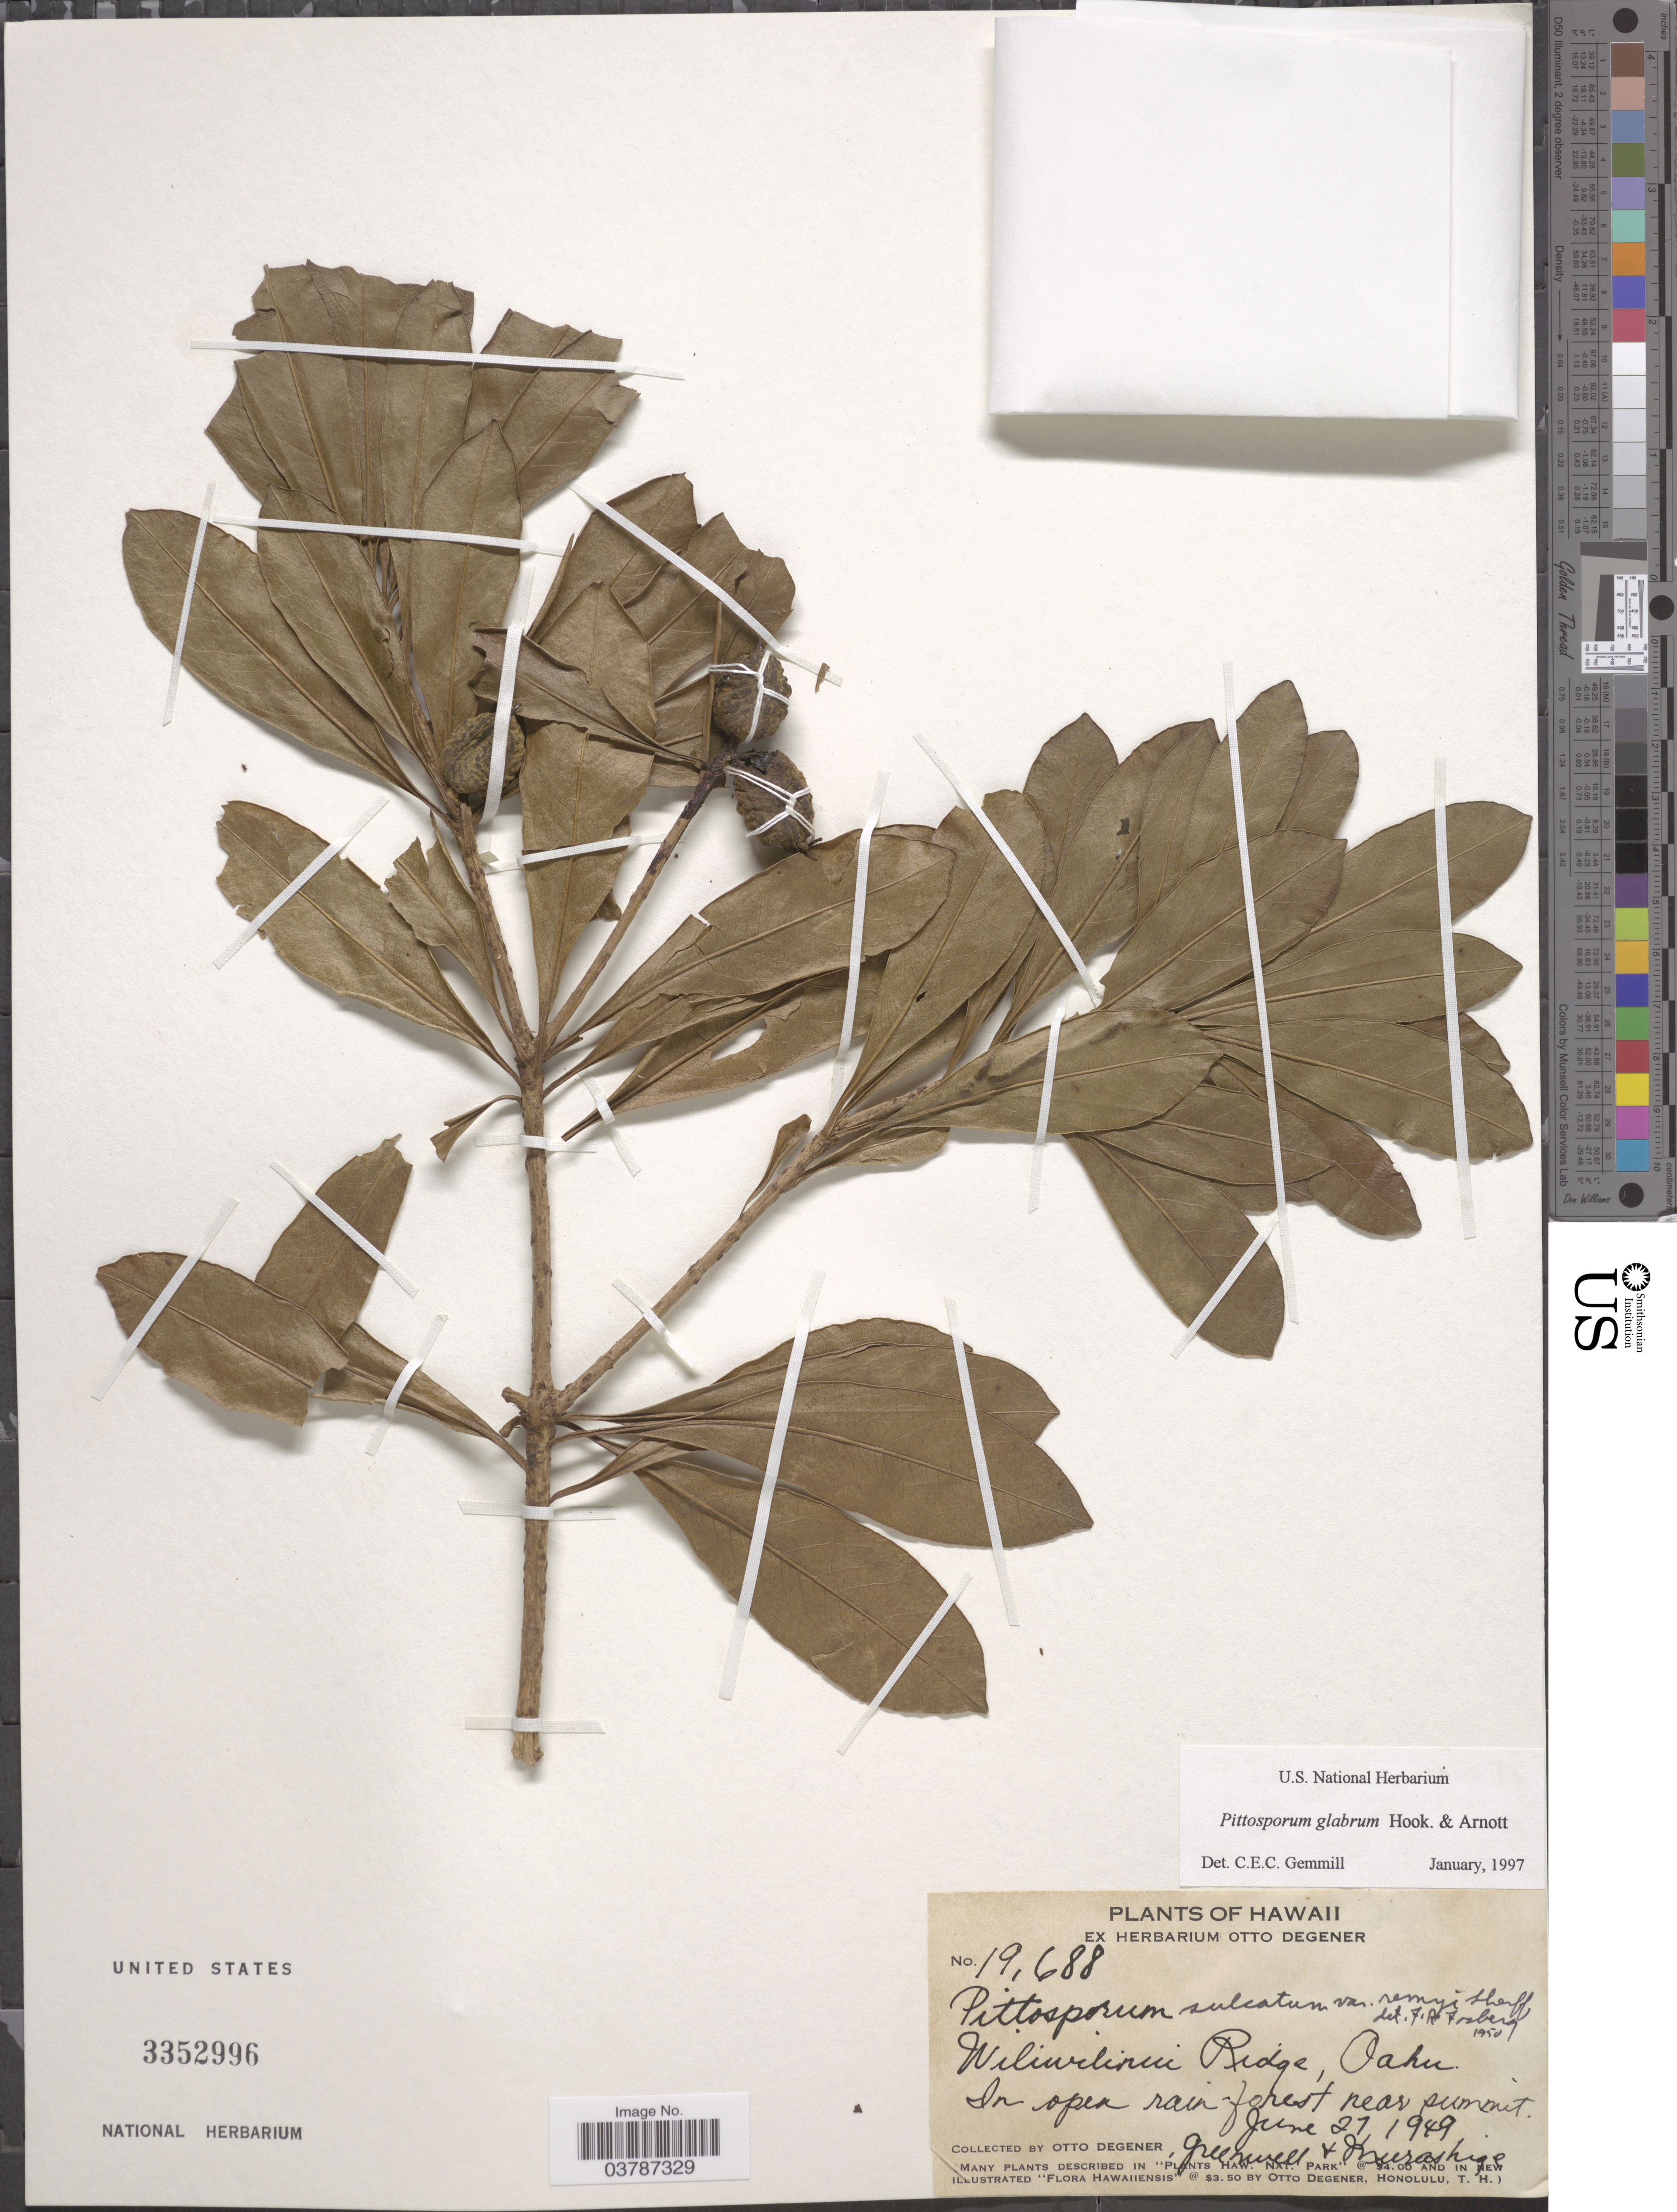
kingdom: Plantae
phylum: Tracheophyta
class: Magnoliopsida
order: Apiales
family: Pittosporaceae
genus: Pittosporum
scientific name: Pittosporum glabrum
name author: Hook. & Arn.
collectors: O. Degener, -. Greenwell & -. Murashige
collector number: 19688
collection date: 1949-06-27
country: United States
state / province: Hawaii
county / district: Honolulu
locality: Wiliwilinui Ridge, Oahu. In open rain-forest near summit.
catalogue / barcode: US 3352996